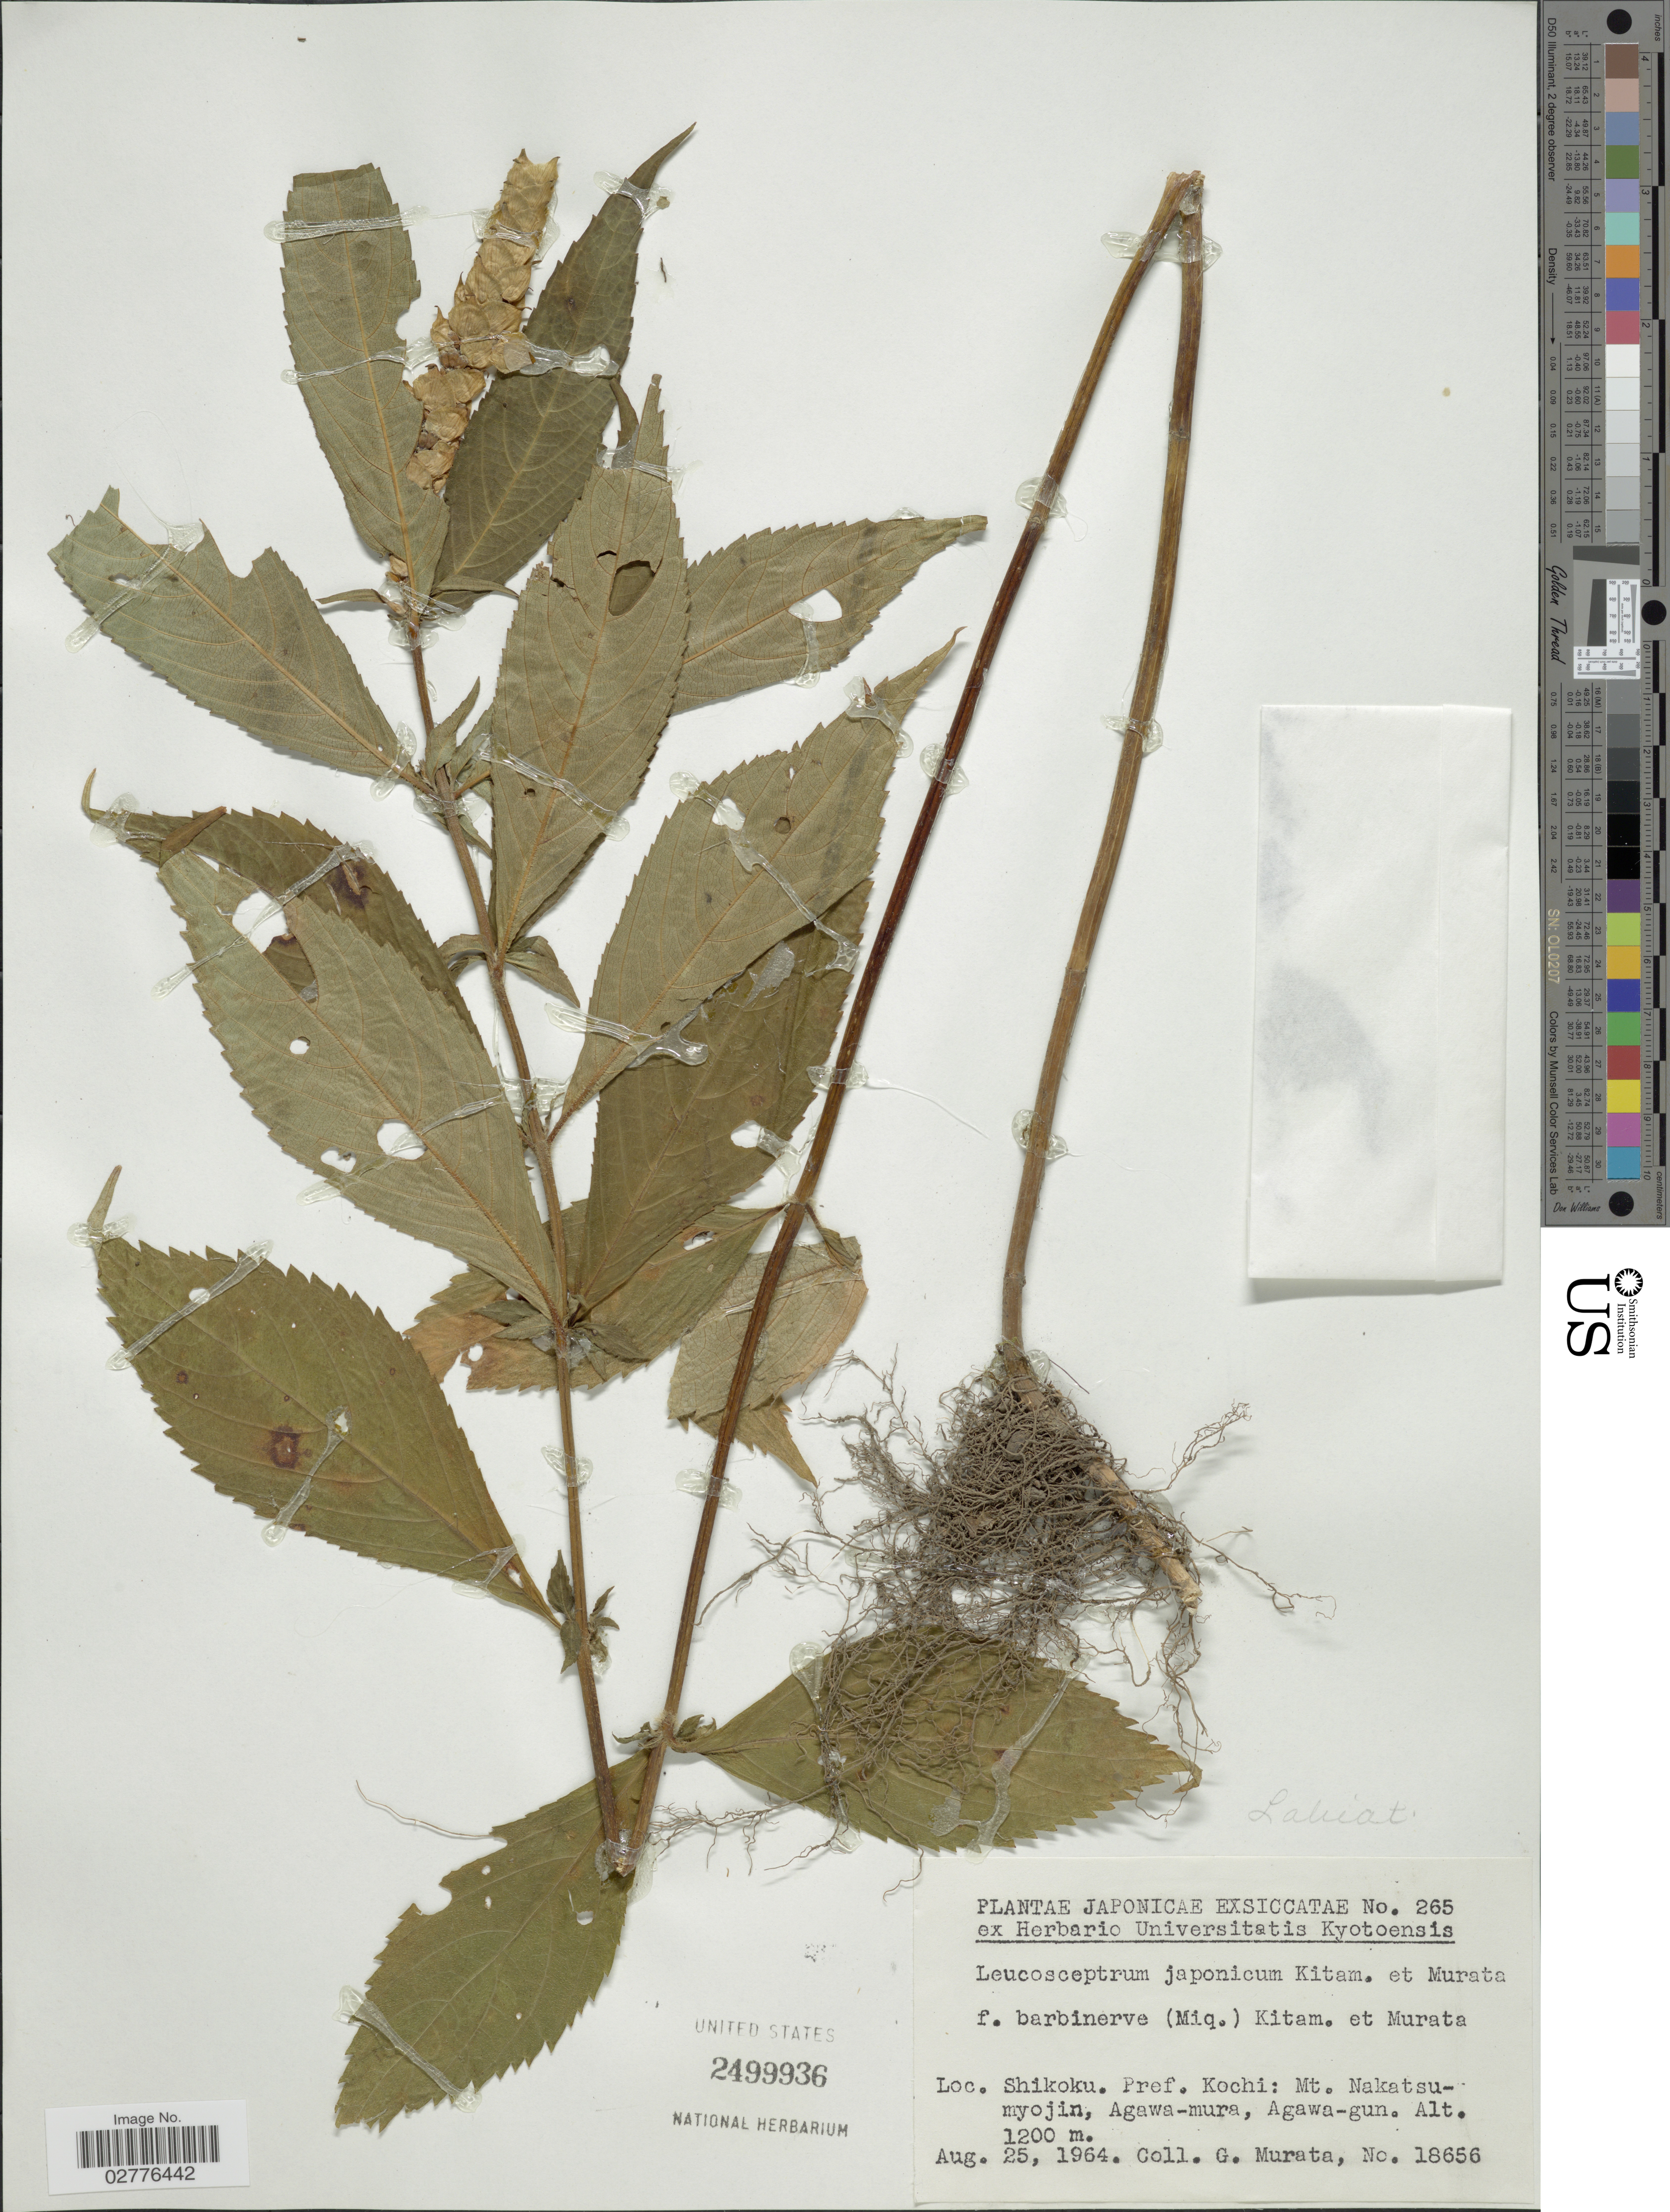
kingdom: Plantae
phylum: Tracheophyta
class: Magnoliopsida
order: Lamiales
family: Lamiaceae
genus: Leucosceptrum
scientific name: Leucosceptrum japonicum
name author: (Miq.) Kitam. & Murata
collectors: G. Murata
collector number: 18656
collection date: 1964-08-25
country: Japan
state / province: Koti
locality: Shikoku. Pref. Kochi: Mt. Nakatsu-myojin, Agawa-mura, Agawa-gun.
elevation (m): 1200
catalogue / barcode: US 2499936